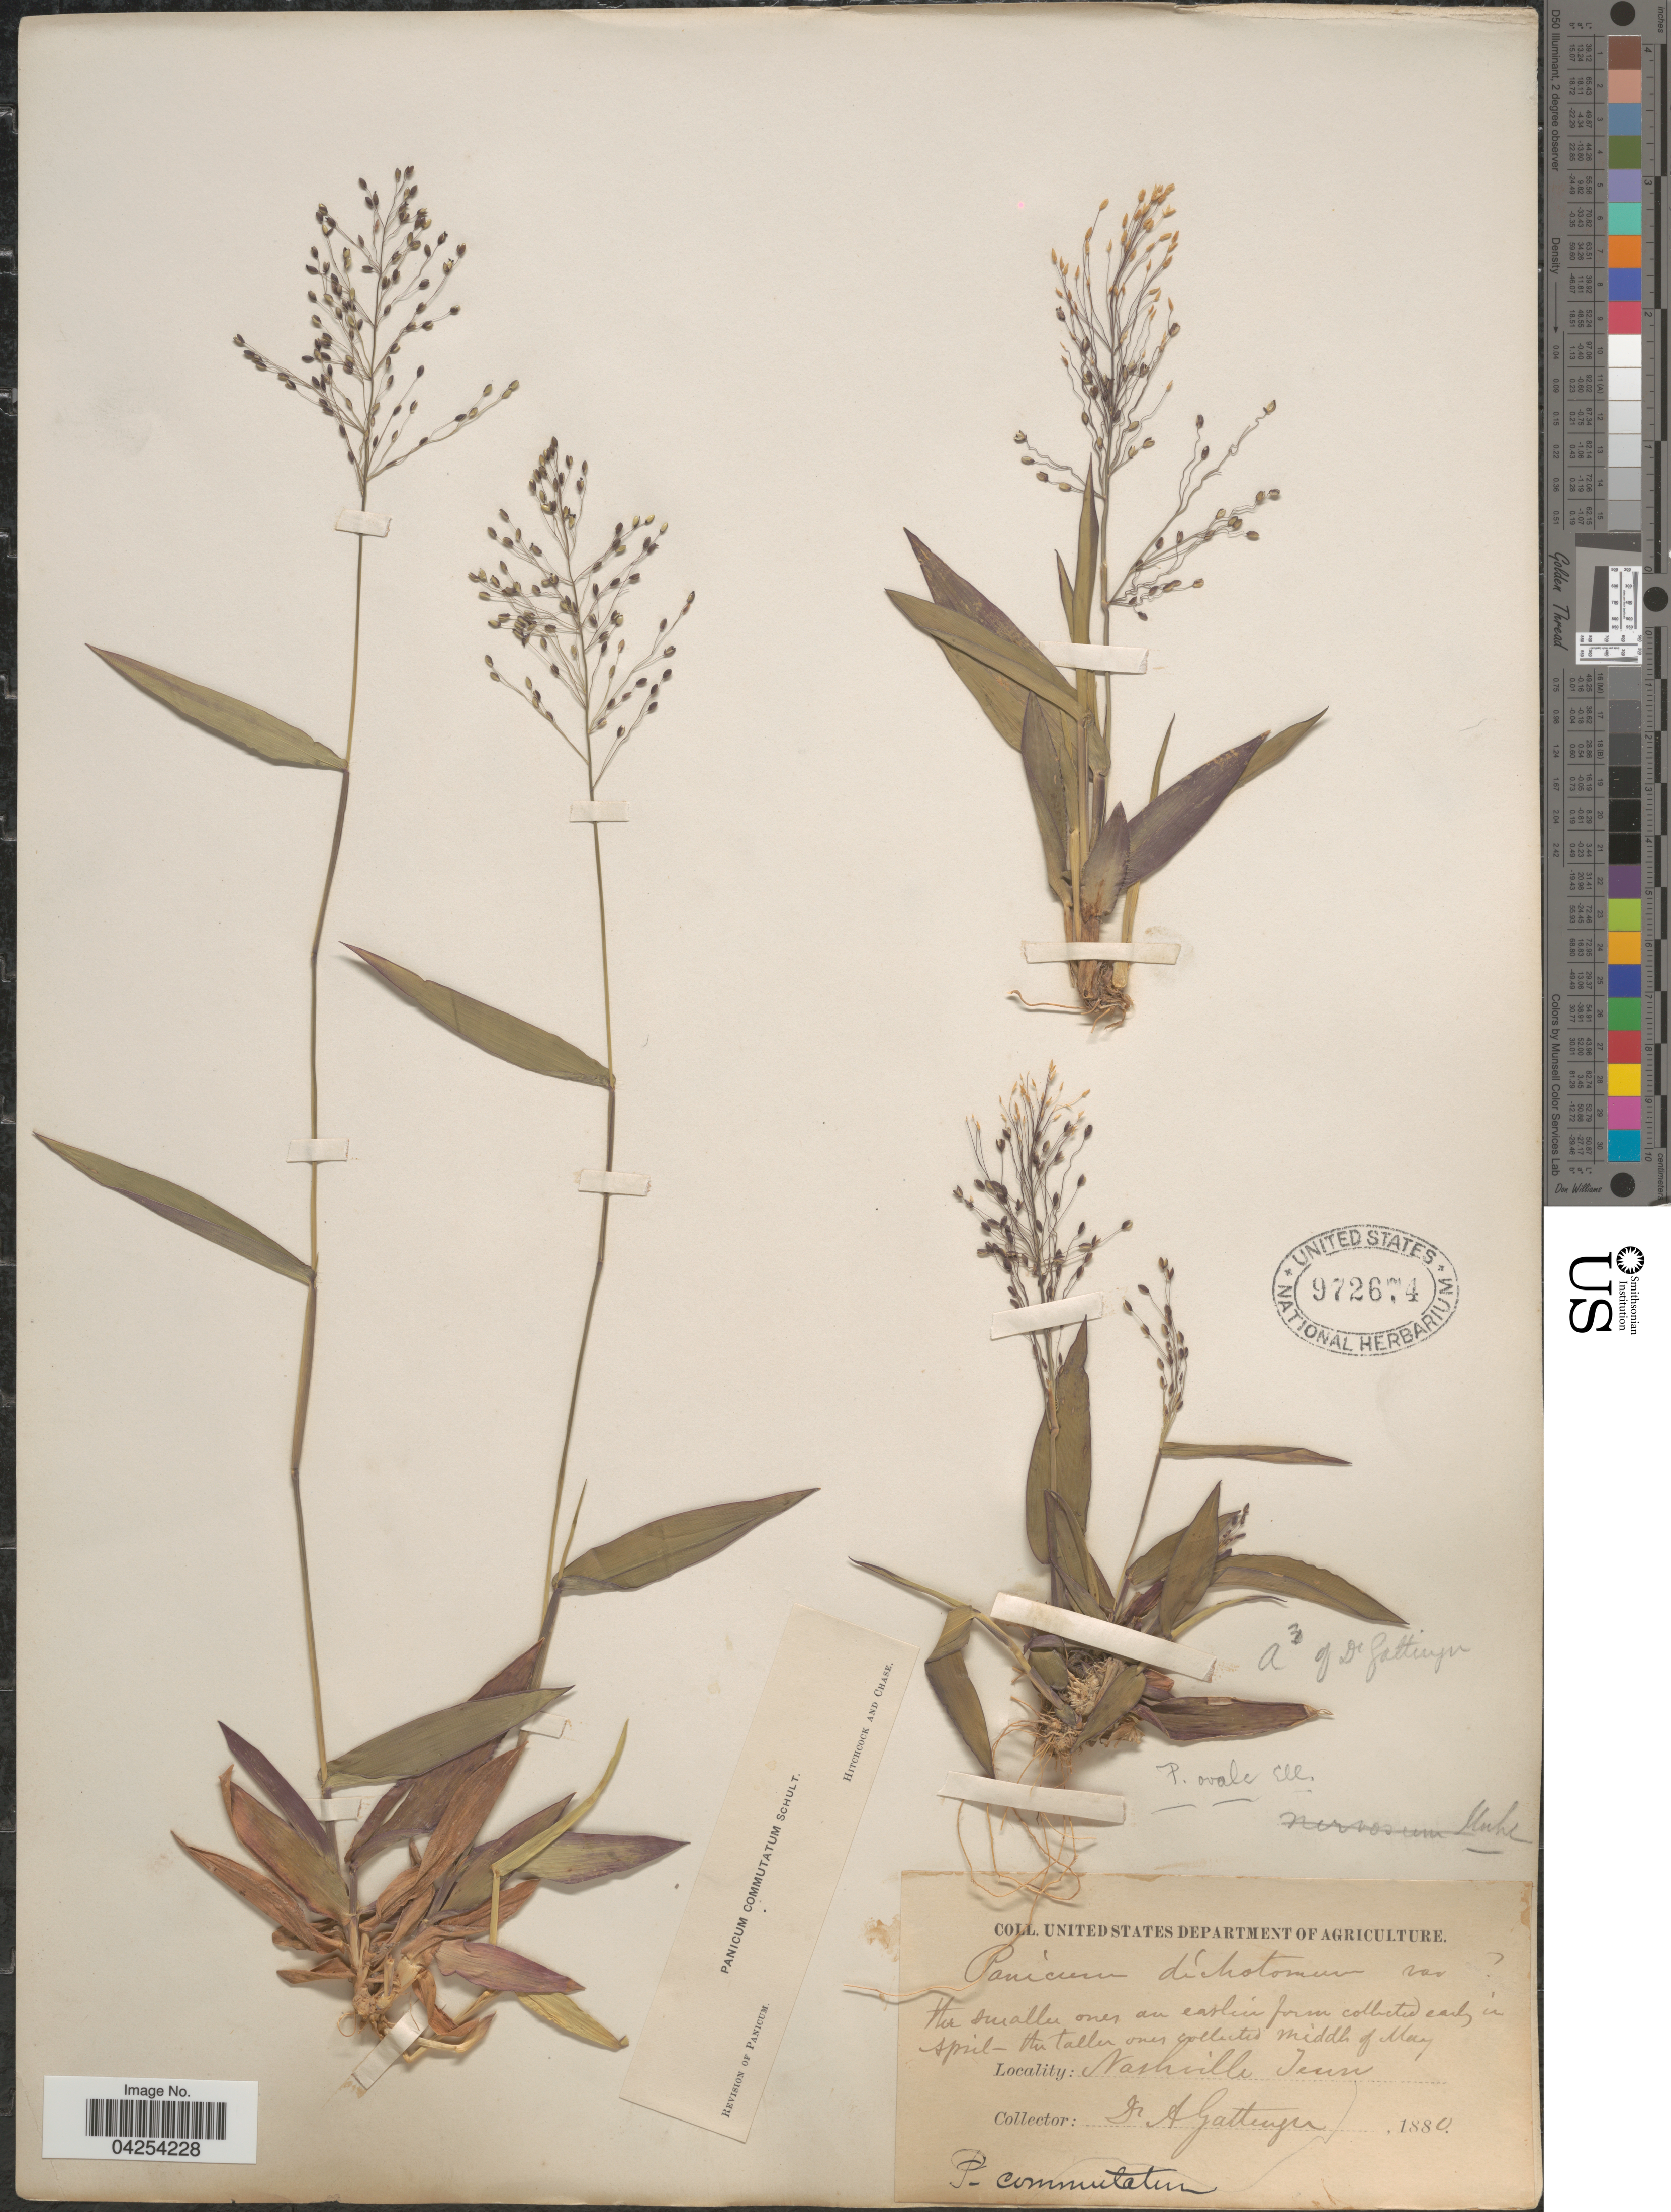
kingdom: Plantae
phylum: Tracheophyta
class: Liliopsida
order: Poales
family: Poaceae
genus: Dichanthelium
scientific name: Dichanthelium commutatum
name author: (Schult.) Gould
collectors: A. Gattinger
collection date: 1880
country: United States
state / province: Tennessee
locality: Nashville.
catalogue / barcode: US 972674